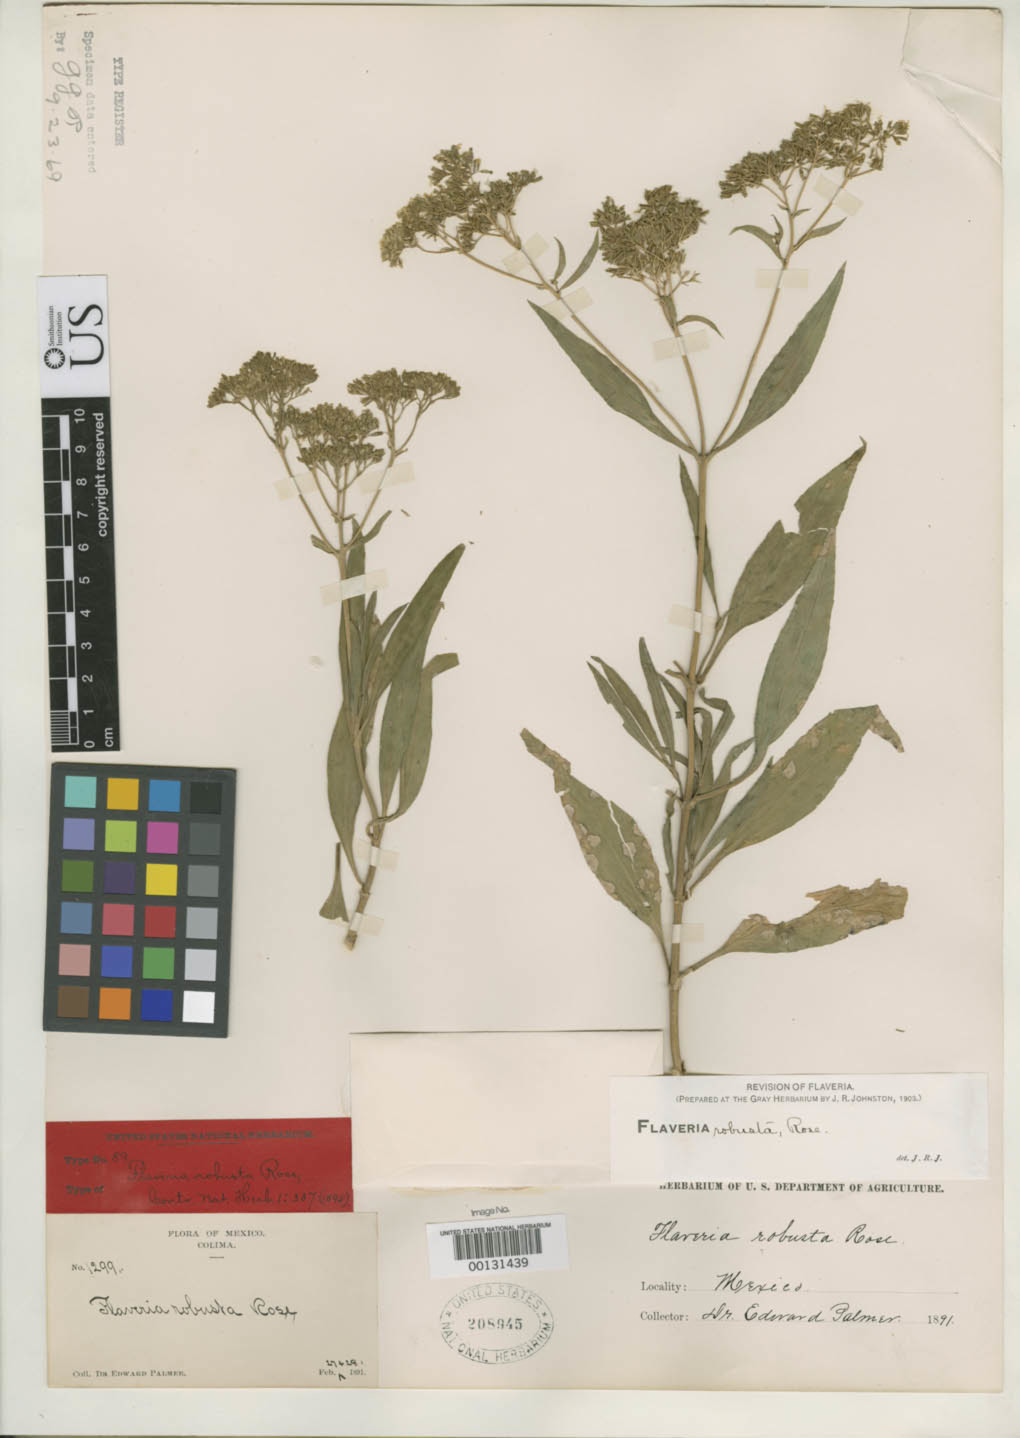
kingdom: Plantae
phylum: Tracheophyta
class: Magnoliopsida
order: Asterales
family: Asteraceae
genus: Flaveria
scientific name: Flaveria robusta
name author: Rose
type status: Isolectotype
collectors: E. Palmer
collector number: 1299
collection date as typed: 27 Feb 1891 to 28 Feb 1891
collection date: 1891-02-27/1891-02-28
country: Mexico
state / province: Colima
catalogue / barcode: US 208945